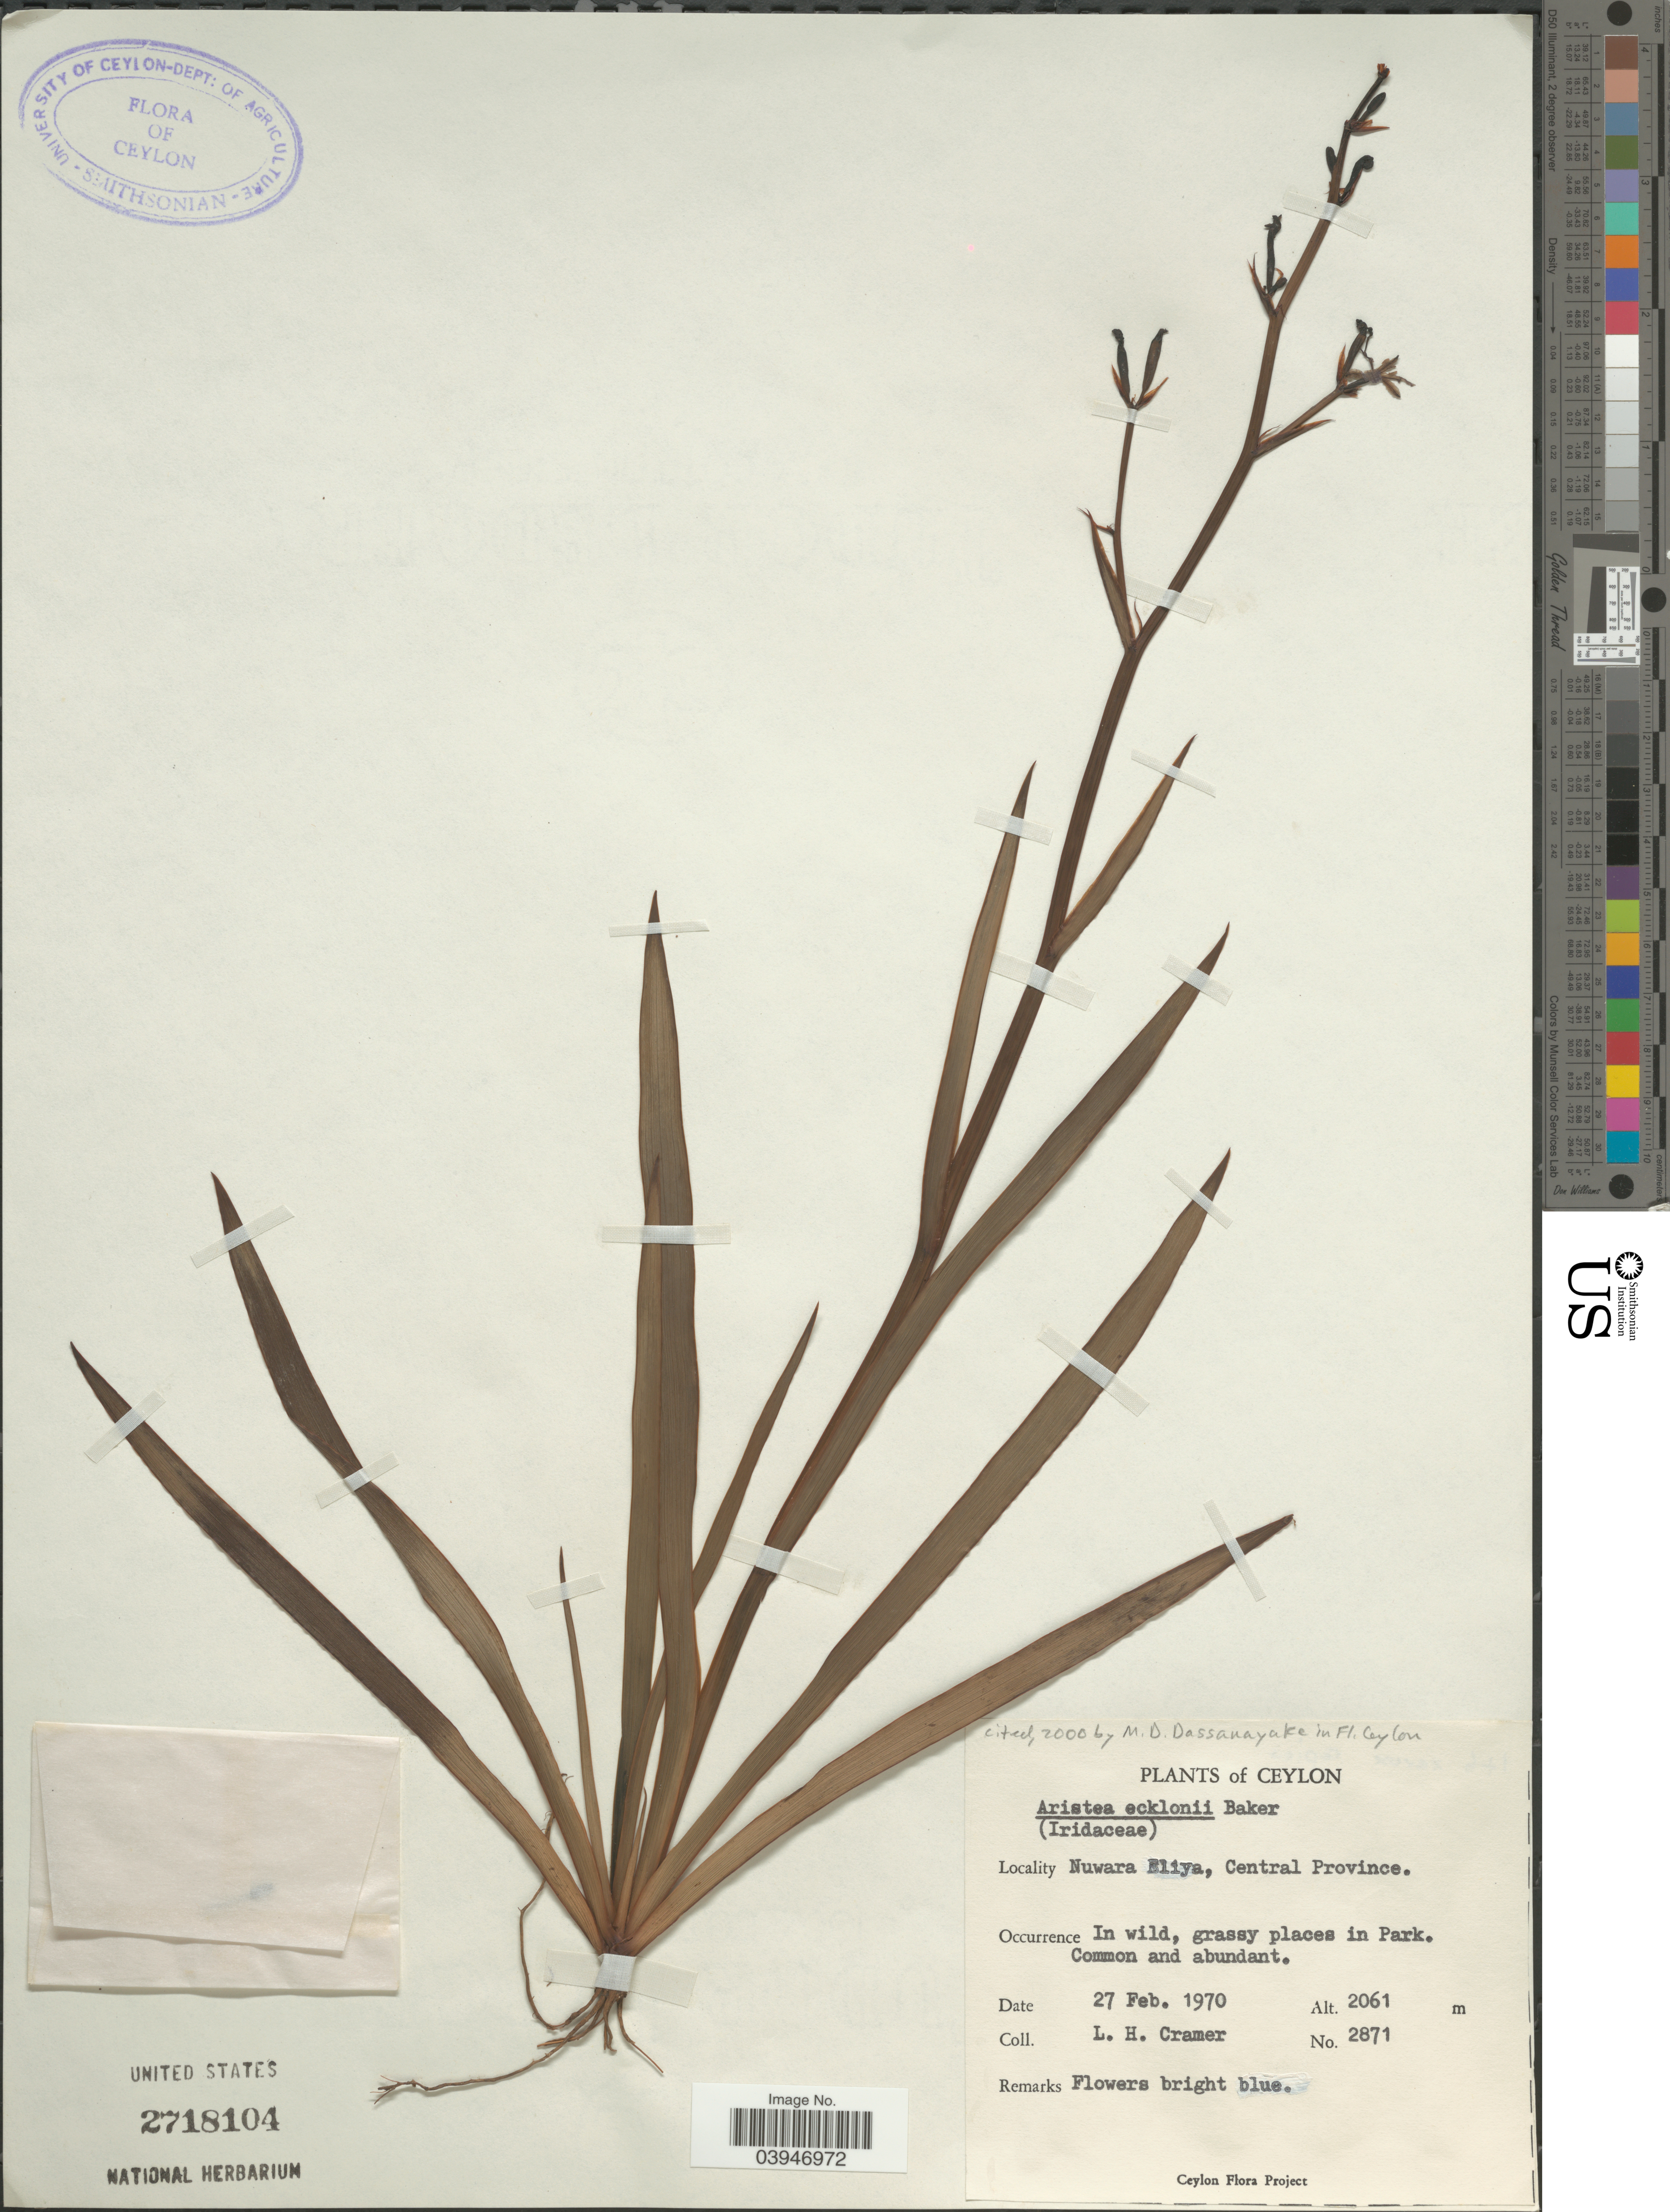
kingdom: Plantae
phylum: Tracheophyta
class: Liliopsida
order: Asparagales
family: Iridaceae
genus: Aristea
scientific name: Aristea ecklonii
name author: Baker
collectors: L. H. Cramer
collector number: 2871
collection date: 1970-02-27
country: Sri Lanka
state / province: Central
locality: Ceylon. Nuwara Eliya. In Park.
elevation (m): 2061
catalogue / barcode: US 2718104